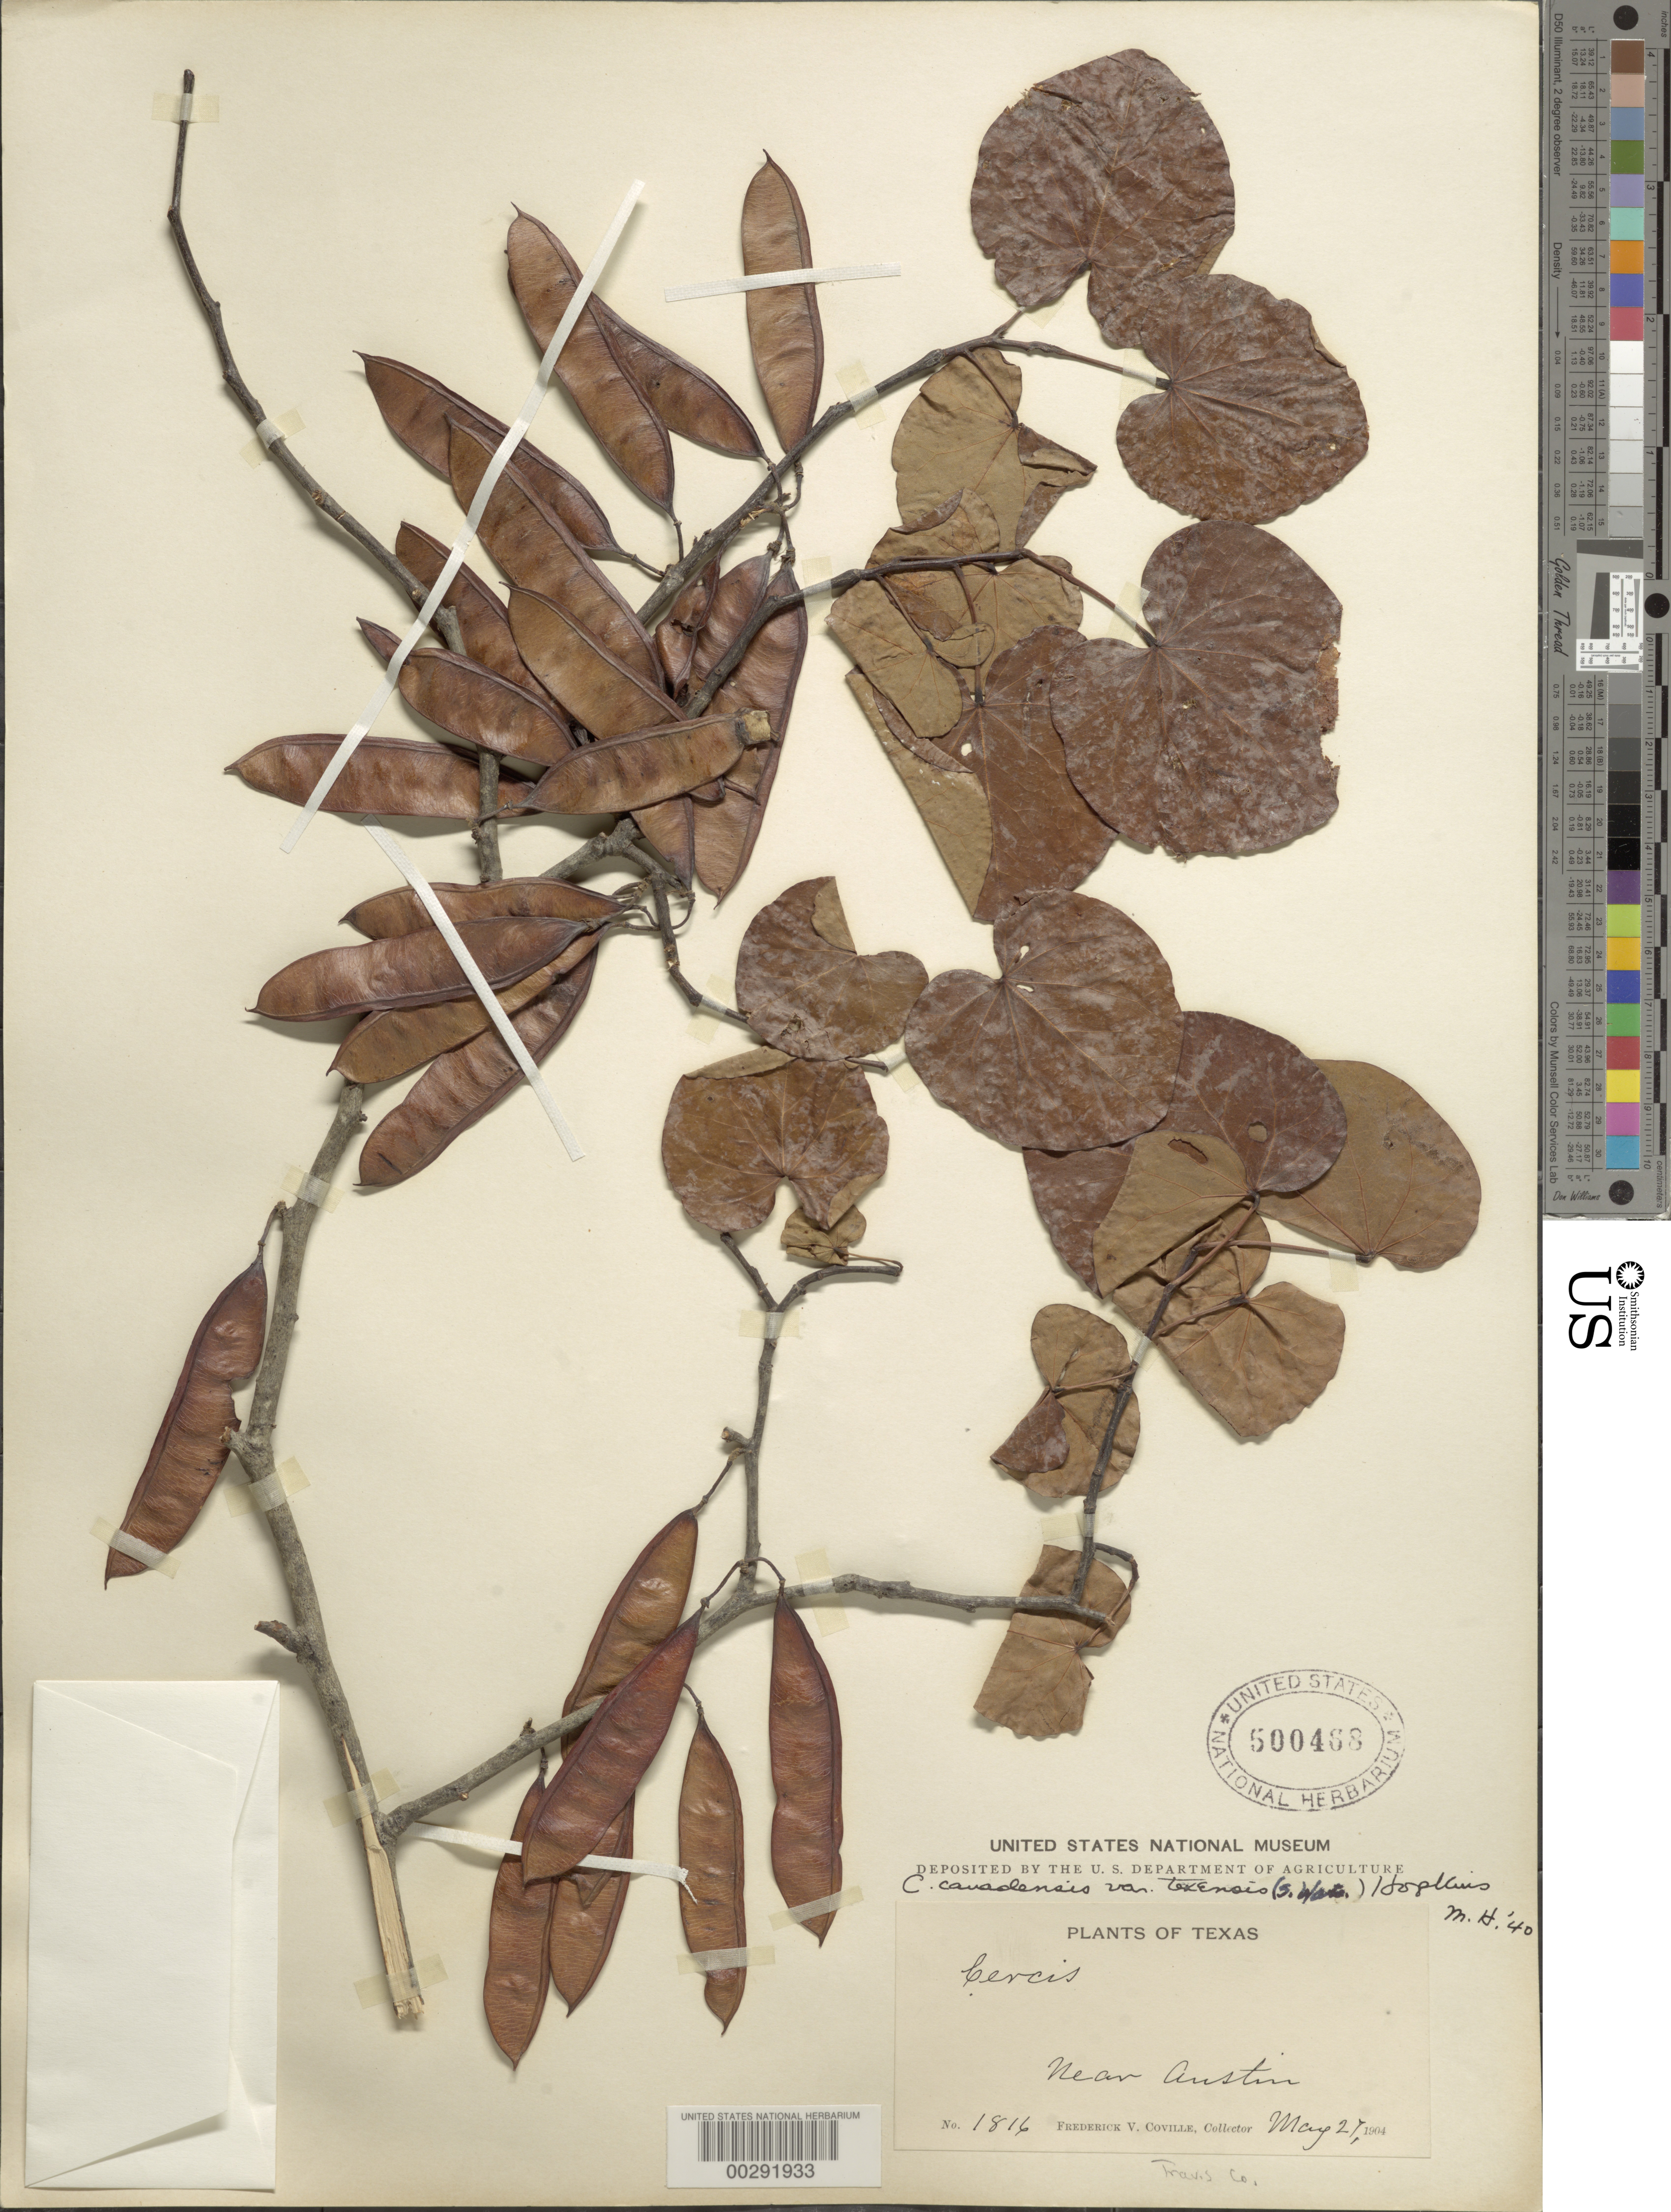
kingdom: Plantae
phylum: Tracheophyta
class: Magnoliopsida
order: Fabales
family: Fabaceae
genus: Cercis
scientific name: Cercis reniformis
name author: A. Gray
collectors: F. V. Coville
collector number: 1816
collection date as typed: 27 May 1904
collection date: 1904-05-27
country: United States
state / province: Texas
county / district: Travis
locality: Near austin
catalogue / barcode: US 500488